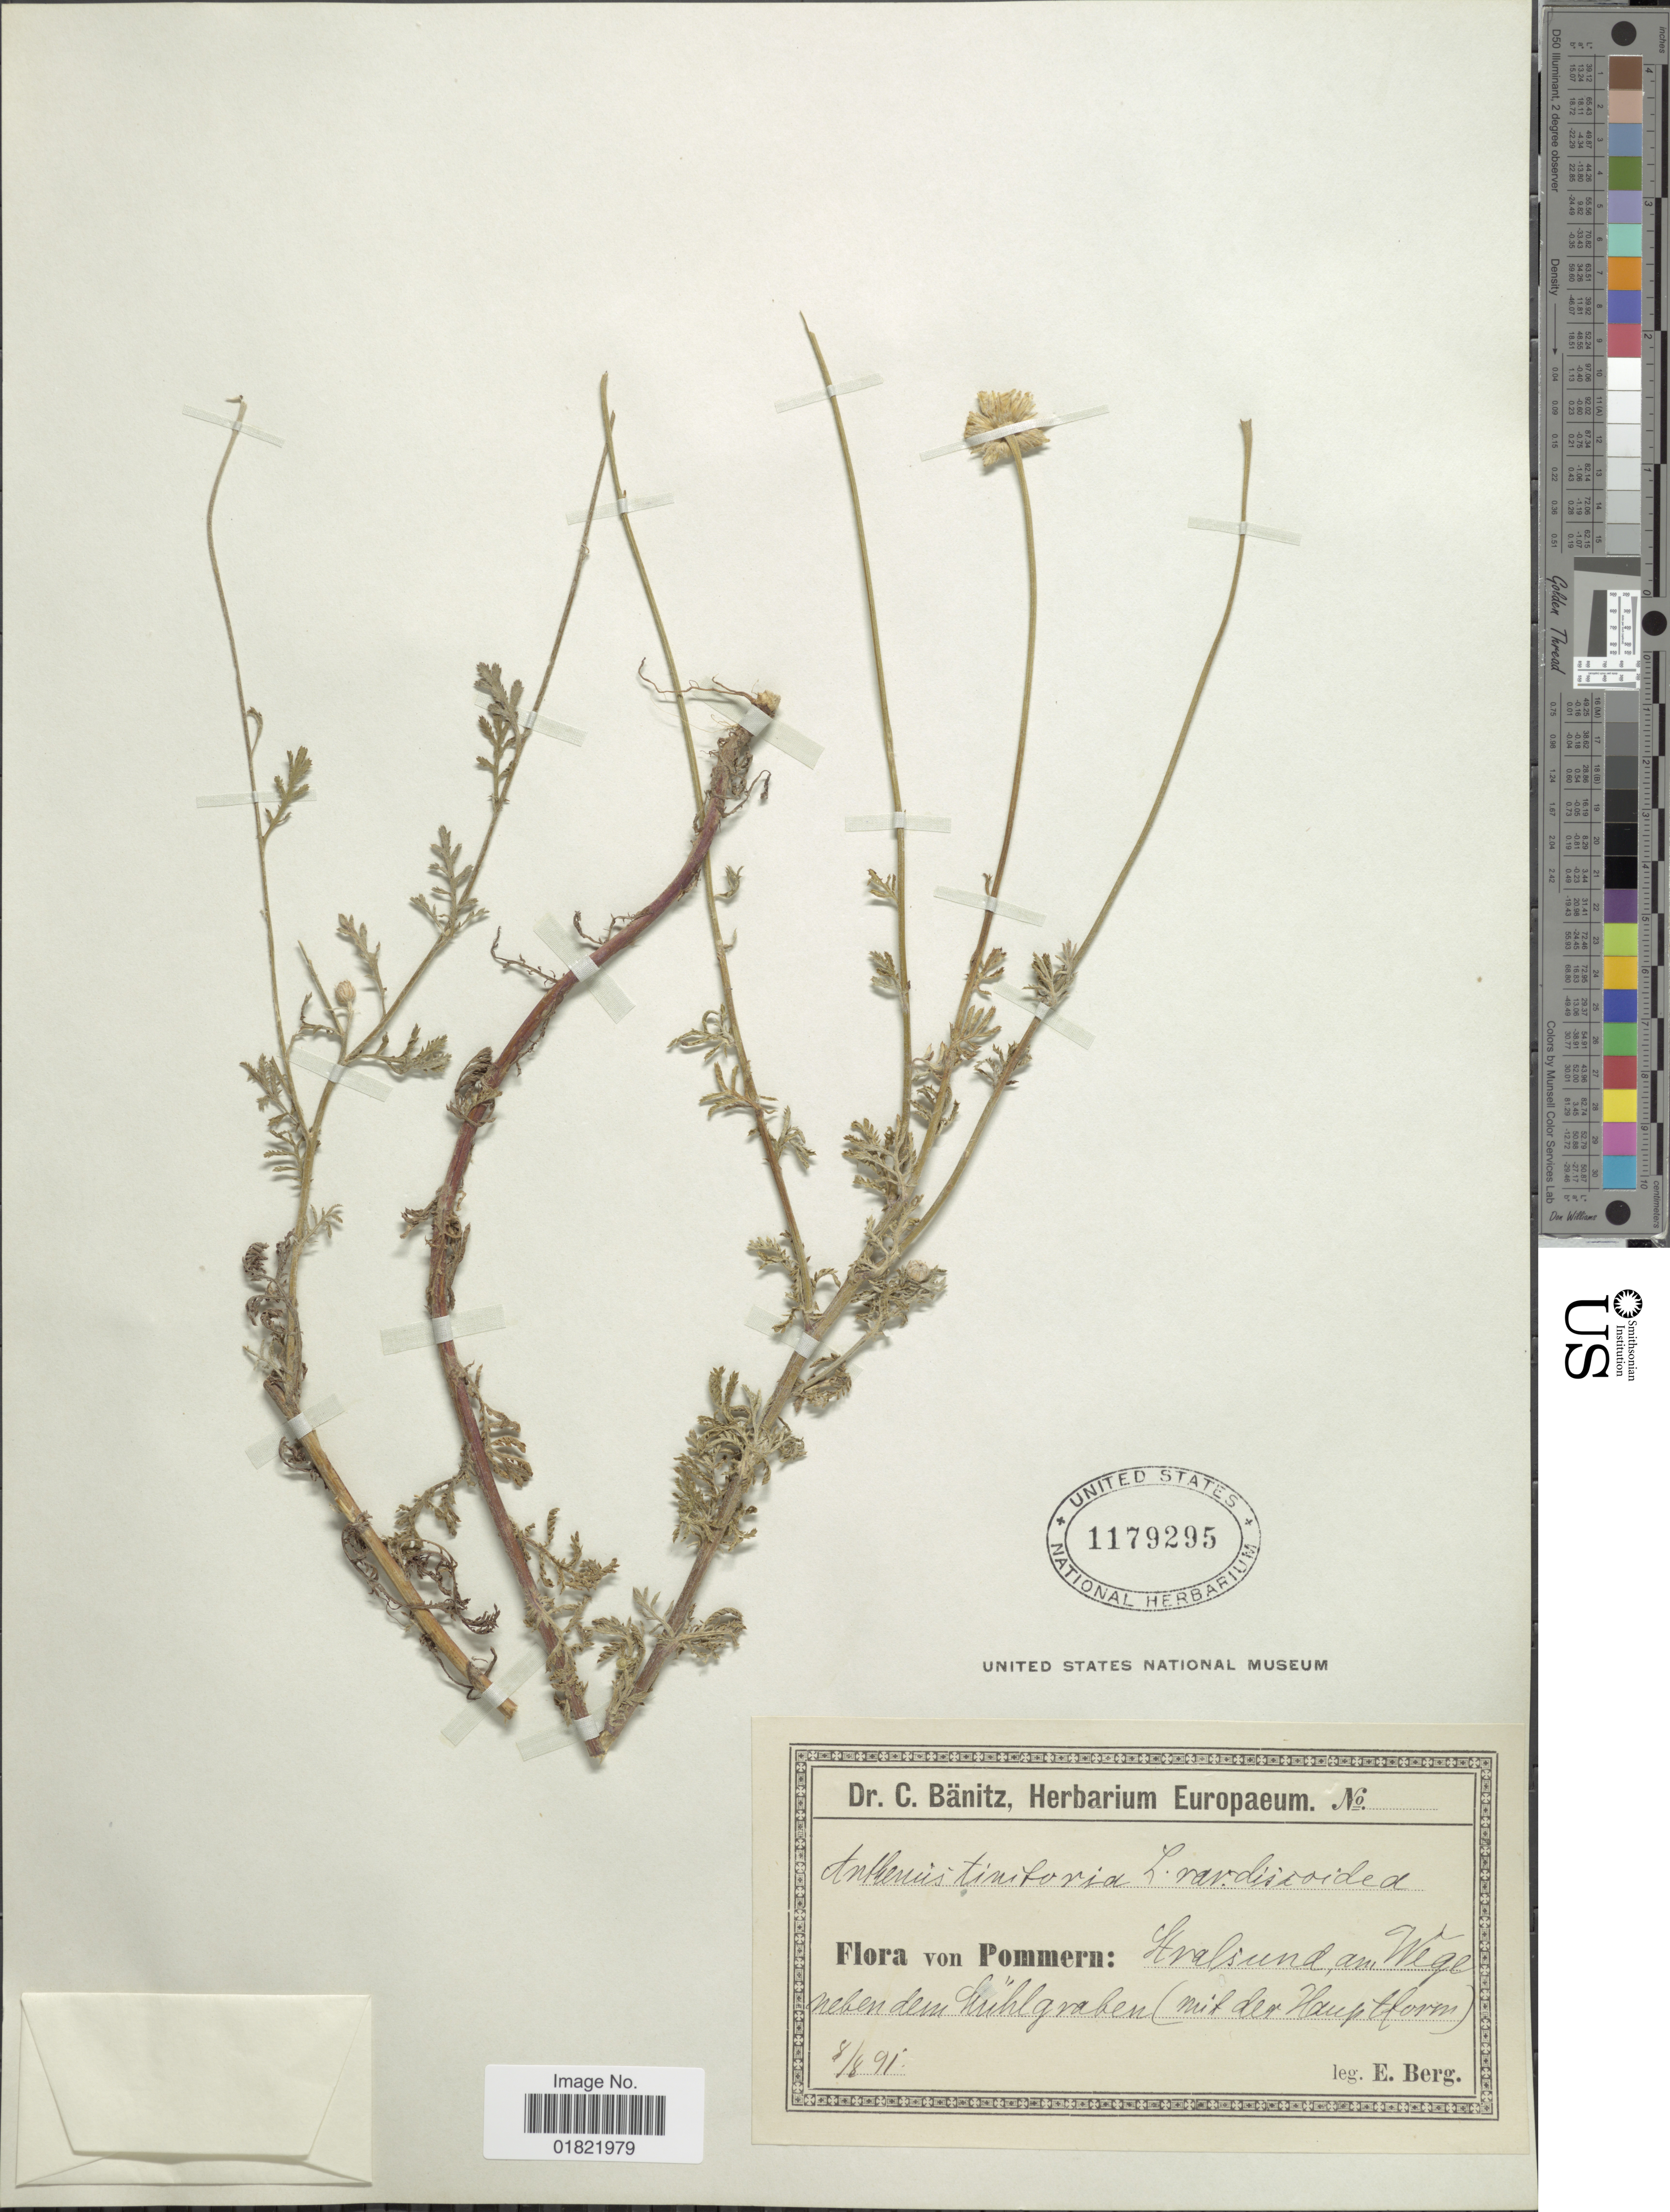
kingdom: Plantae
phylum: Tracheophyta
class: Magnoliopsida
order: Asterales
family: Asteraceae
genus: Anthemis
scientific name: Anthemis tinctoria var. pallida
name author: DC.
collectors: E. Berger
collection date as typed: Transcribed d/m/y: 8/8/91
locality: Pommern: Itralisund am Wegeneben dem Huhlgraben (mit der Haup Thorm) [interpreted]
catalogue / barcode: US 1179295